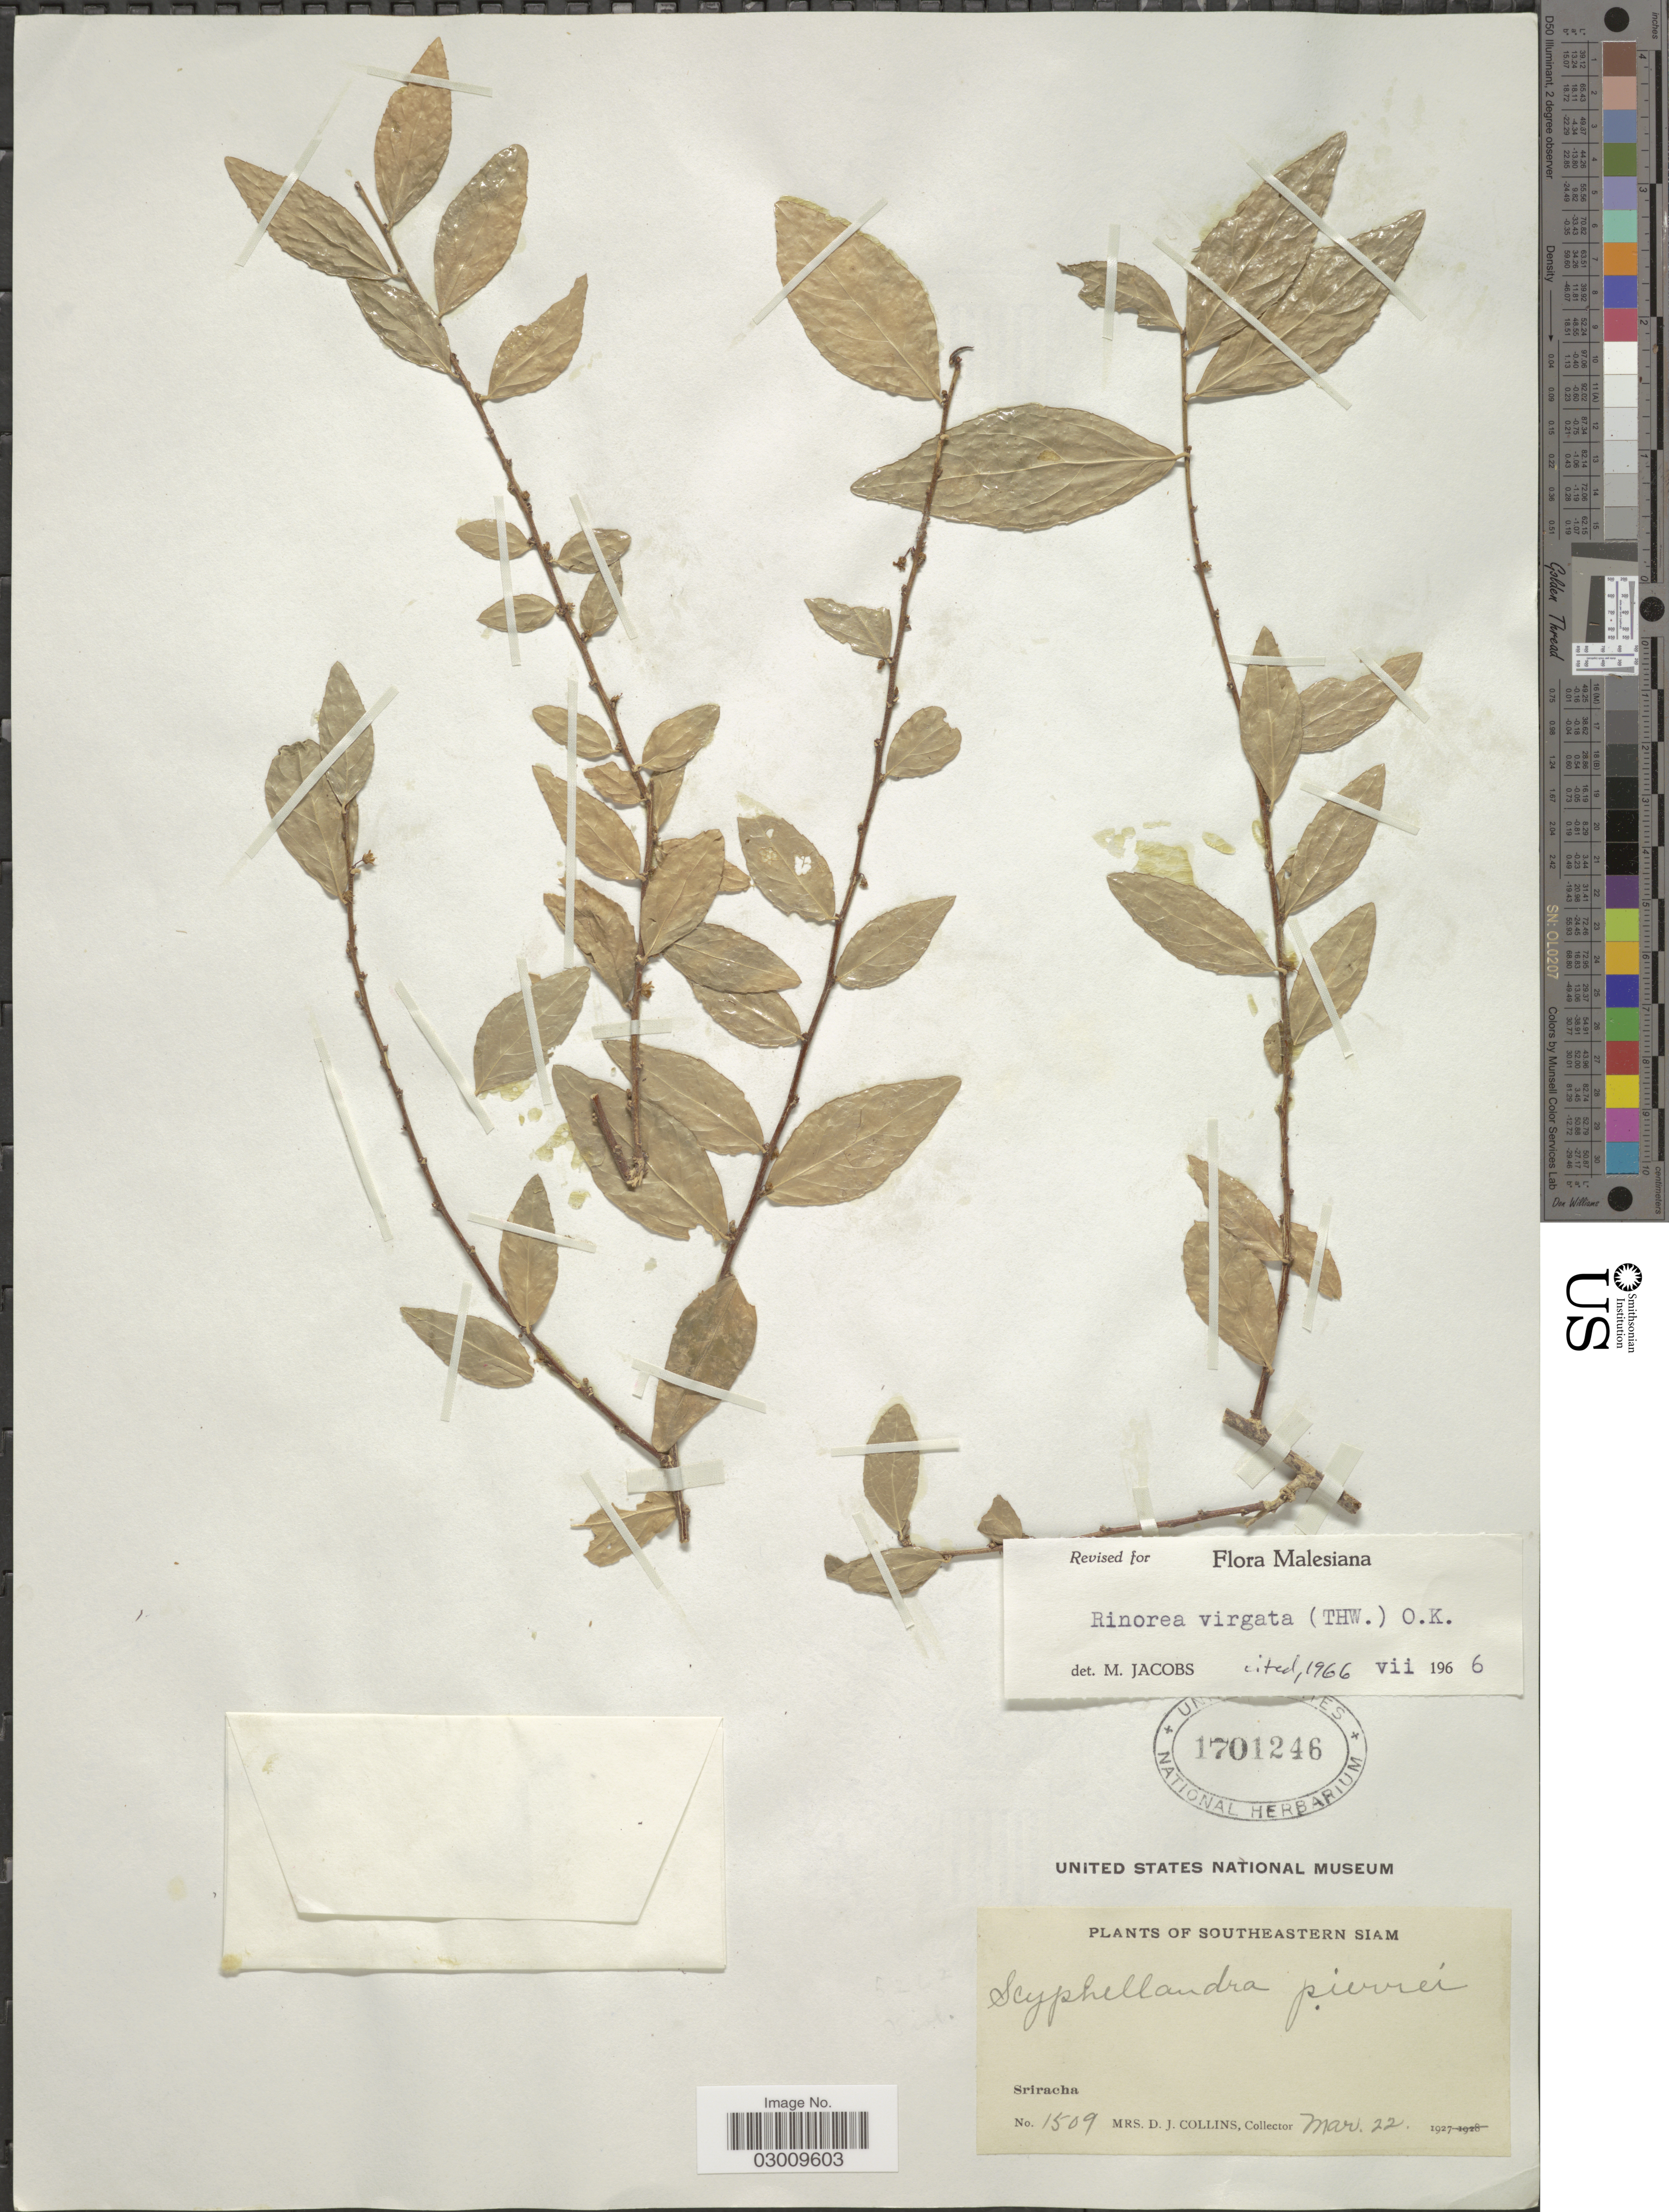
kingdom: Plantae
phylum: Tracheophyta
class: Magnoliopsida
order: Malpighiales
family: Violaceae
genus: Rinorea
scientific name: Rinorea virgata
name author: (Thwaites) Kuntze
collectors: Mrs. D. J. Collins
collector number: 1509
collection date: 1927-03-22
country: Thailand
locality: Southeastern Siam. Sriracha.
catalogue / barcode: US 171246